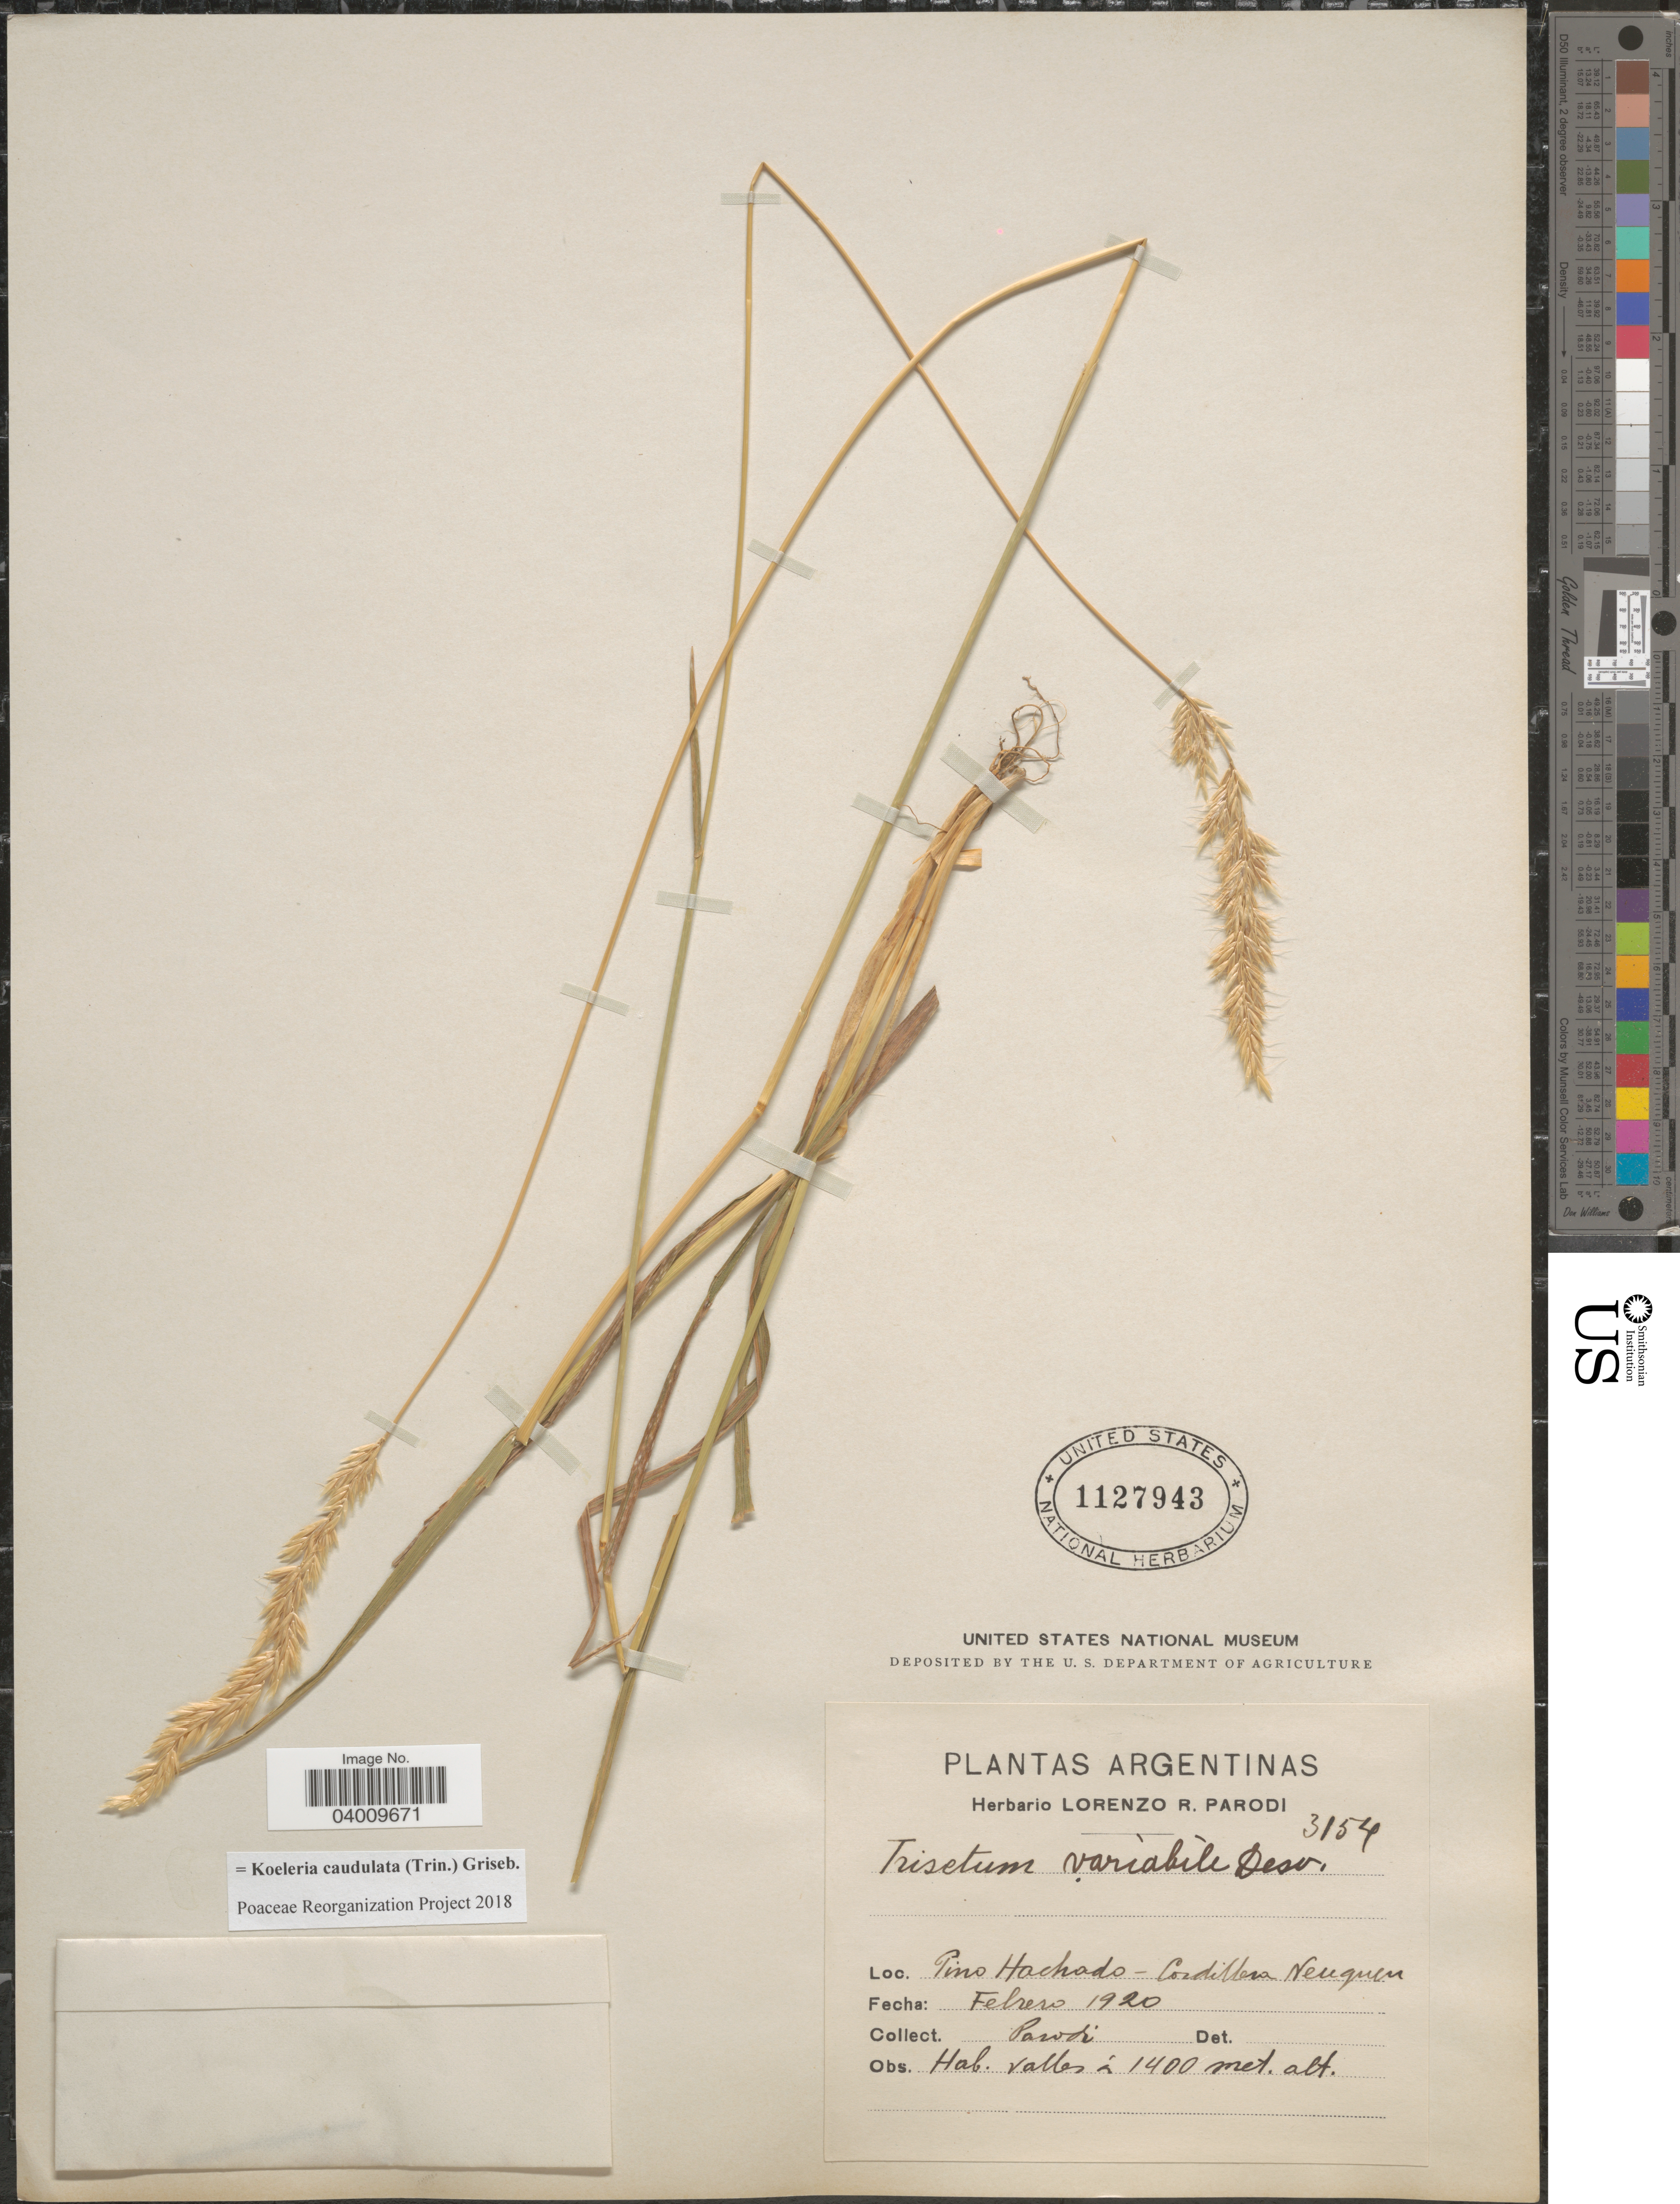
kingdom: Plantae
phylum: Tracheophyta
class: Liliopsida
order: Poales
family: Poaceae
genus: Koeleria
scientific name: Koeleria caudulata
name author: (Trin.) Griseb.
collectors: L. R. Parodi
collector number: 3154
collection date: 1920-02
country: Argentina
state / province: Neuquen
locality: Pino Hachado - Cordillera Neuquen.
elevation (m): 1400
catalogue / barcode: US 1127943